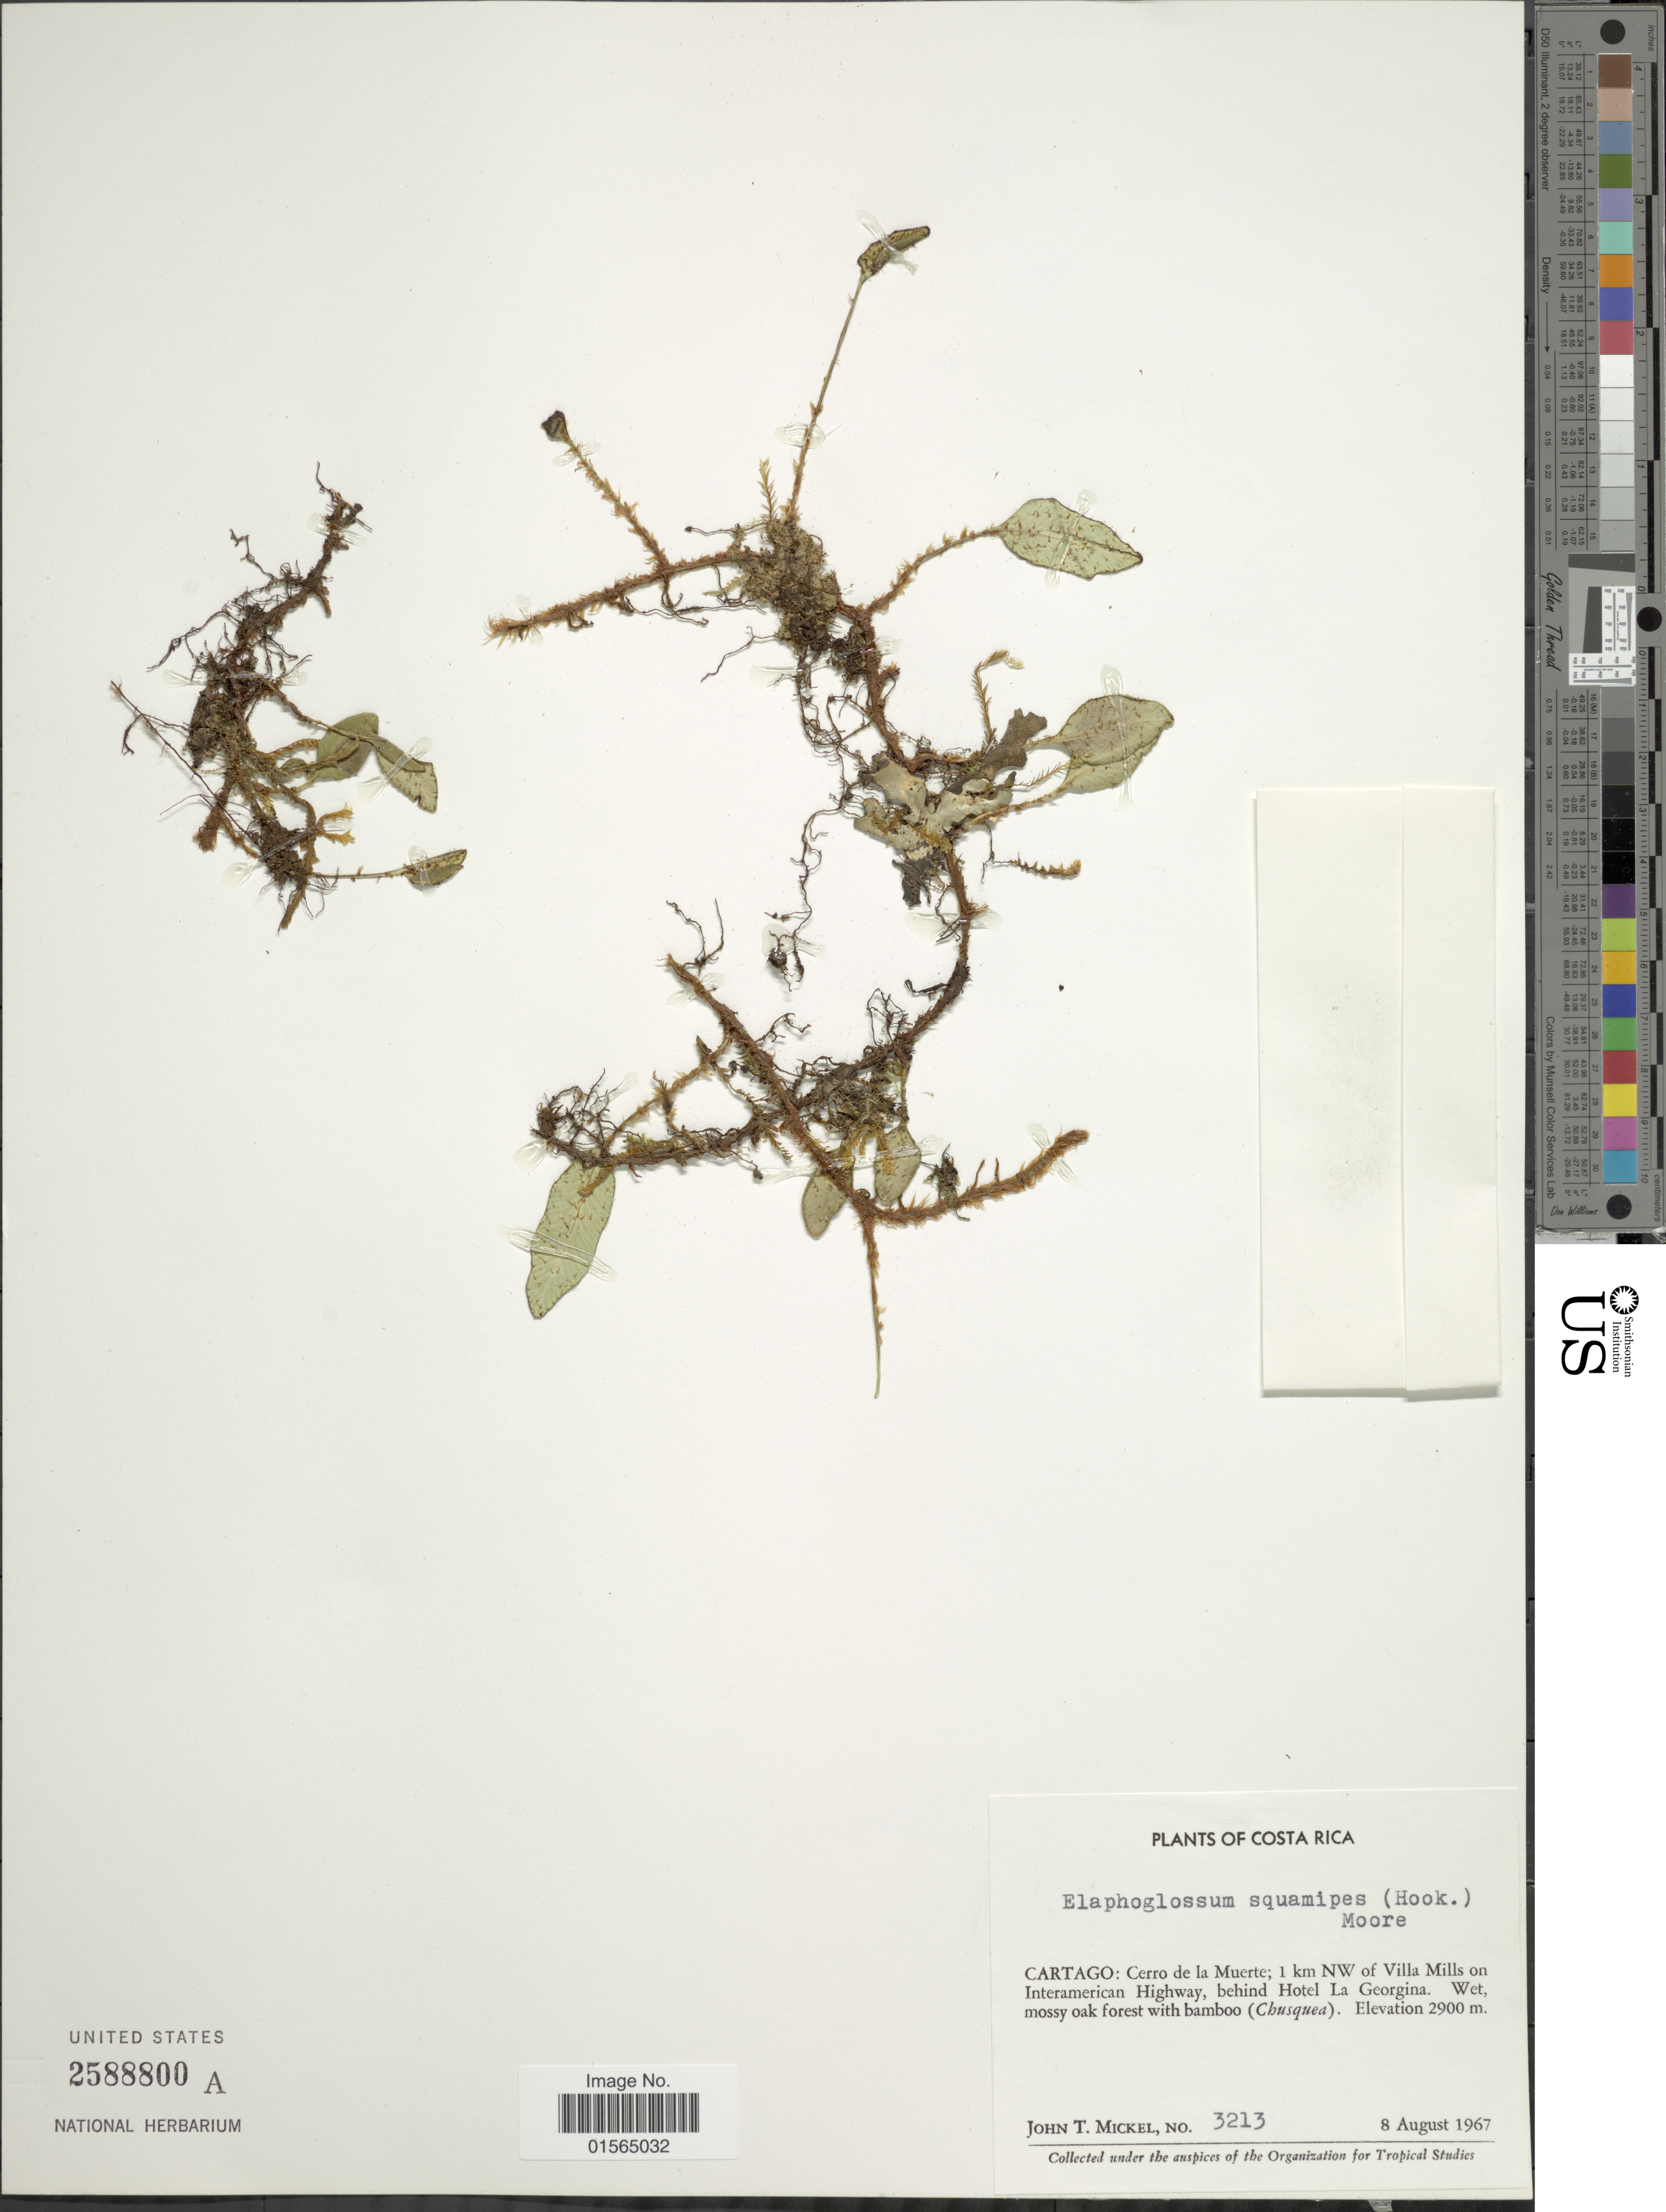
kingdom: Plantae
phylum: Tracheophyta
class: Polypodiopsida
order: Polypodiales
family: Dryopteridaceae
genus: Elaphoglossum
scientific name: Elaphoglossum squamipes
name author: (Hook.) T. Moore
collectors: J. T. Mickel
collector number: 3213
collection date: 1967-08-08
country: Costa Rica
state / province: Cartago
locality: Cerro de la Muerte; 1 km NW of Villa Mills on Interamerican Highway, behind Hotel La Georgina. Wet mossy oak forest with bamboo (Chusquea)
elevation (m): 2900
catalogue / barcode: US 2588800A